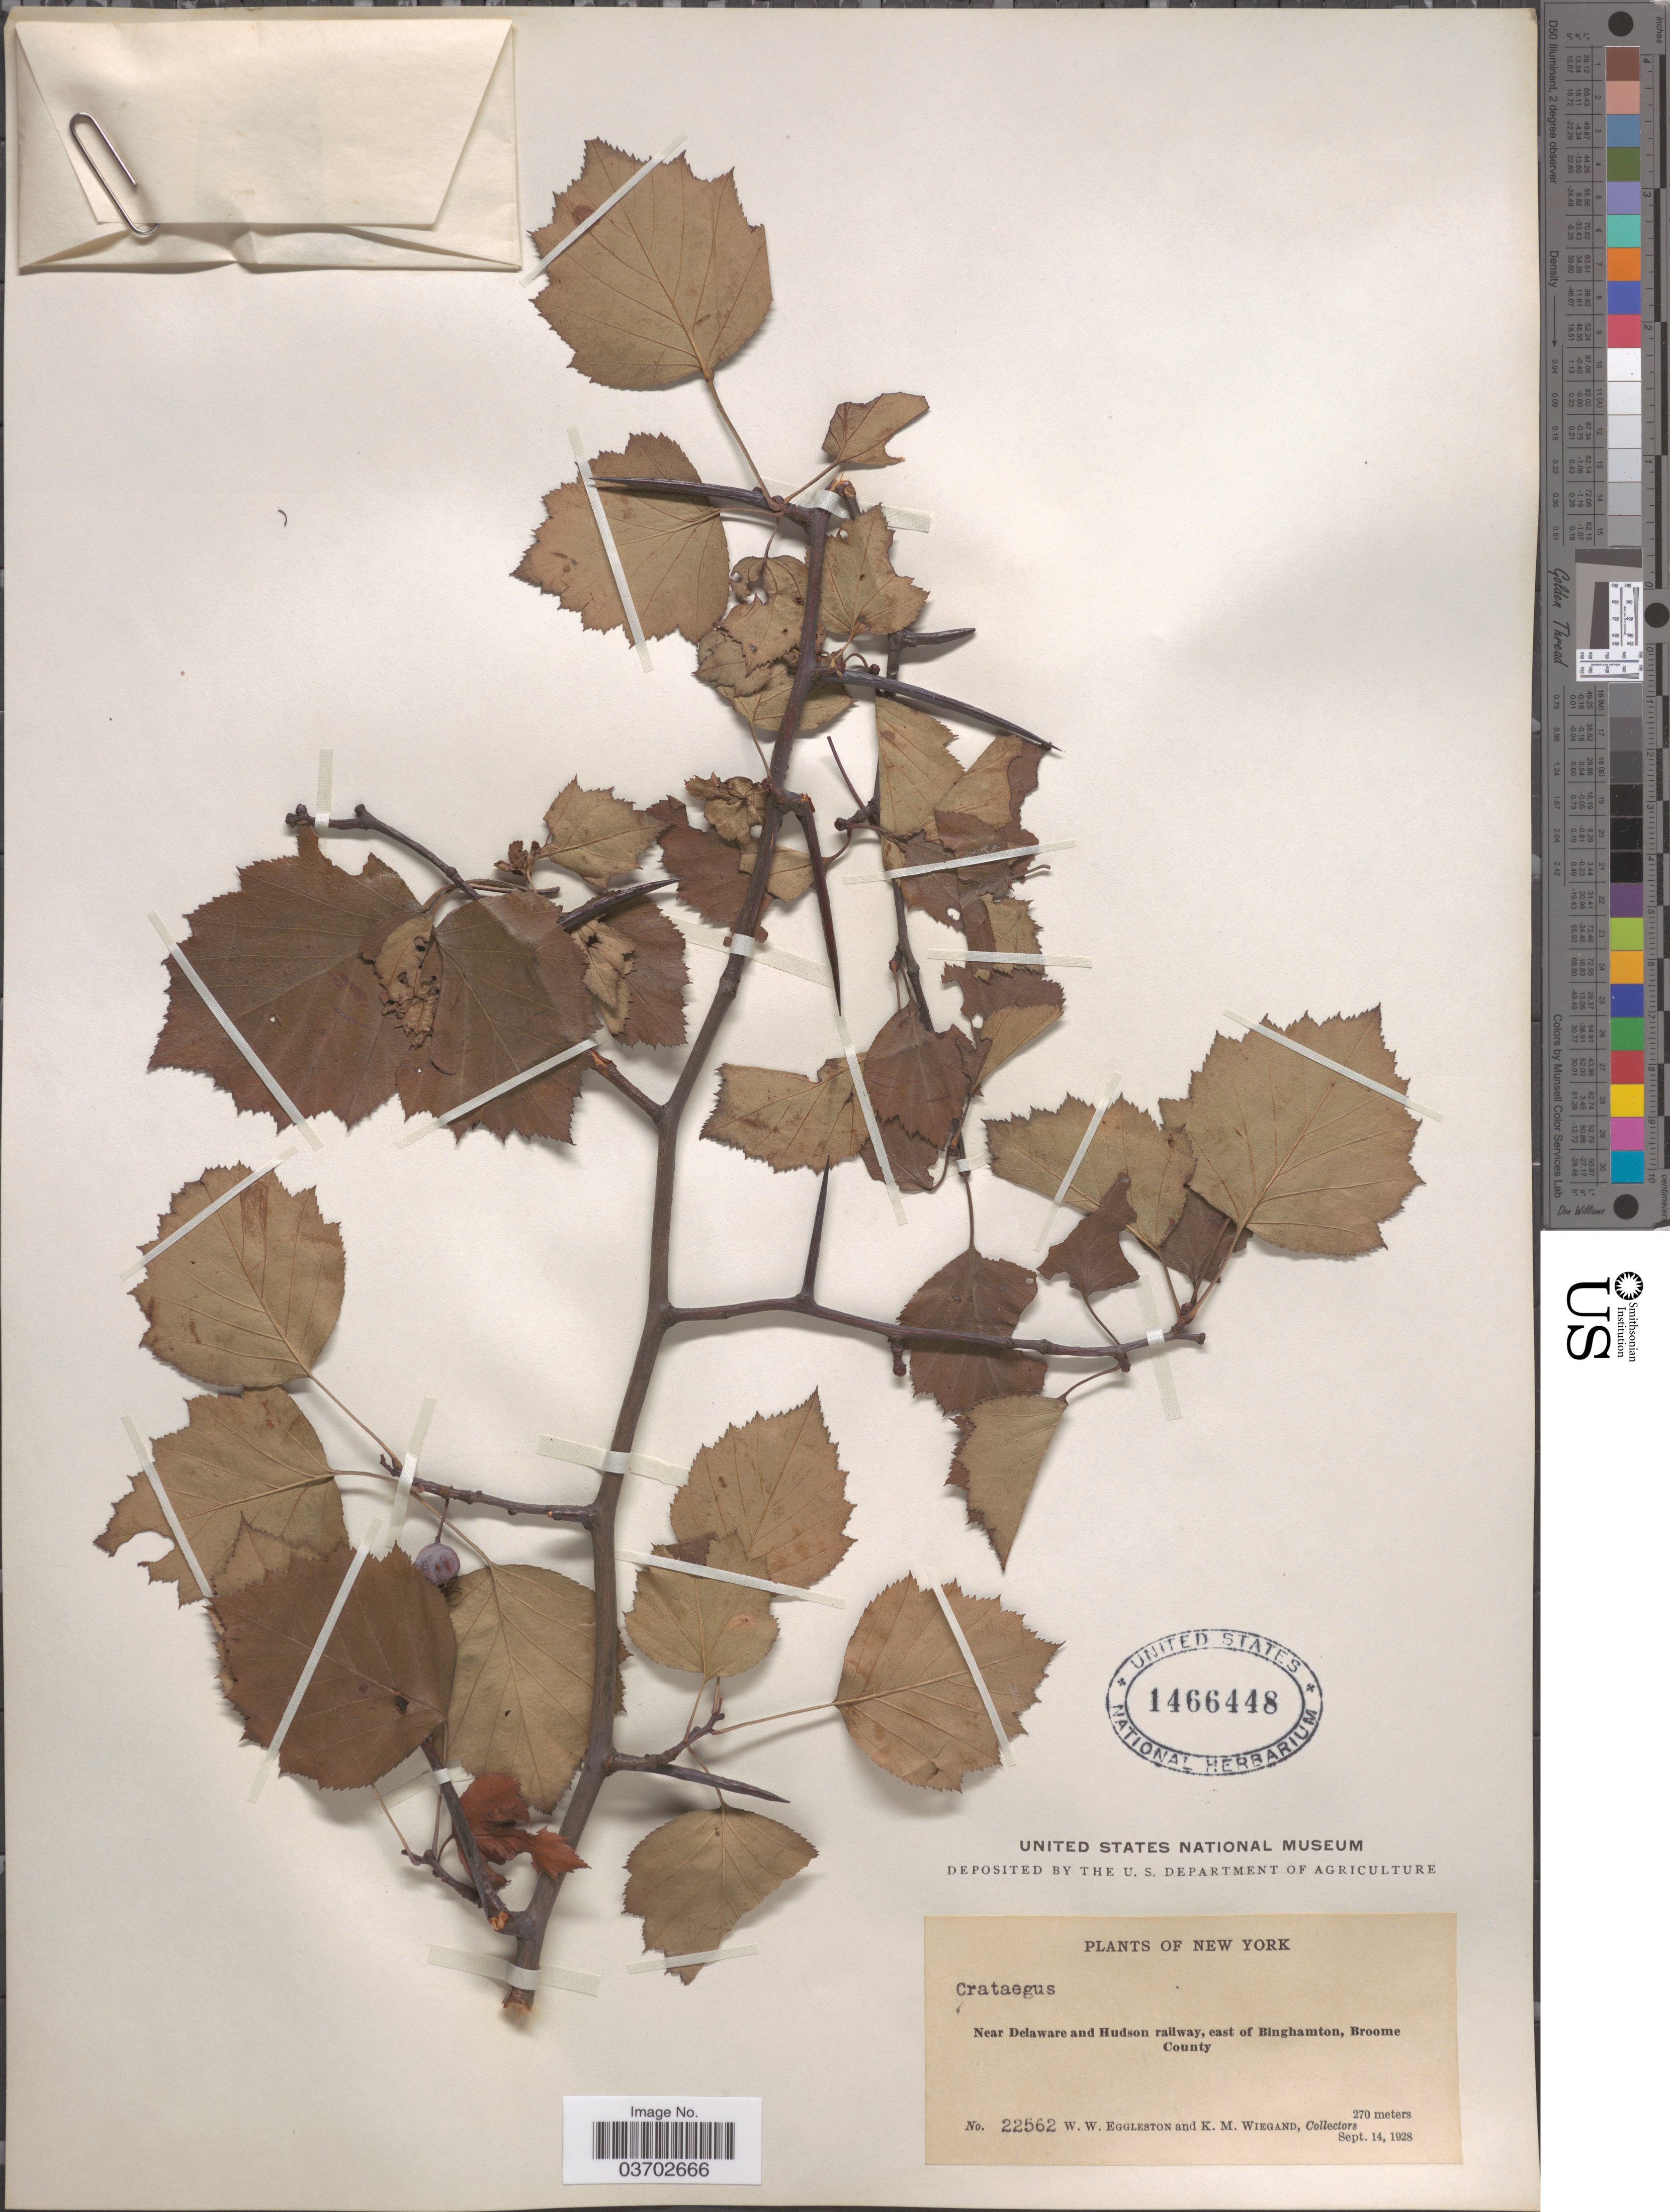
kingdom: Plantae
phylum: Tracheophyta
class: Magnoliopsida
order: Rosales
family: Rosaceae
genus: Crataegus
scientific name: Crataegus sp.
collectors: W. W. Eggleston & K. M. Wiegand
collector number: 22562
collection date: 1928-09-14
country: United States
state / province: New York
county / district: Broome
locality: Near Delaware and Hudson railway, east of Binghamton, Broome County.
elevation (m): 270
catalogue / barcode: US 1466448